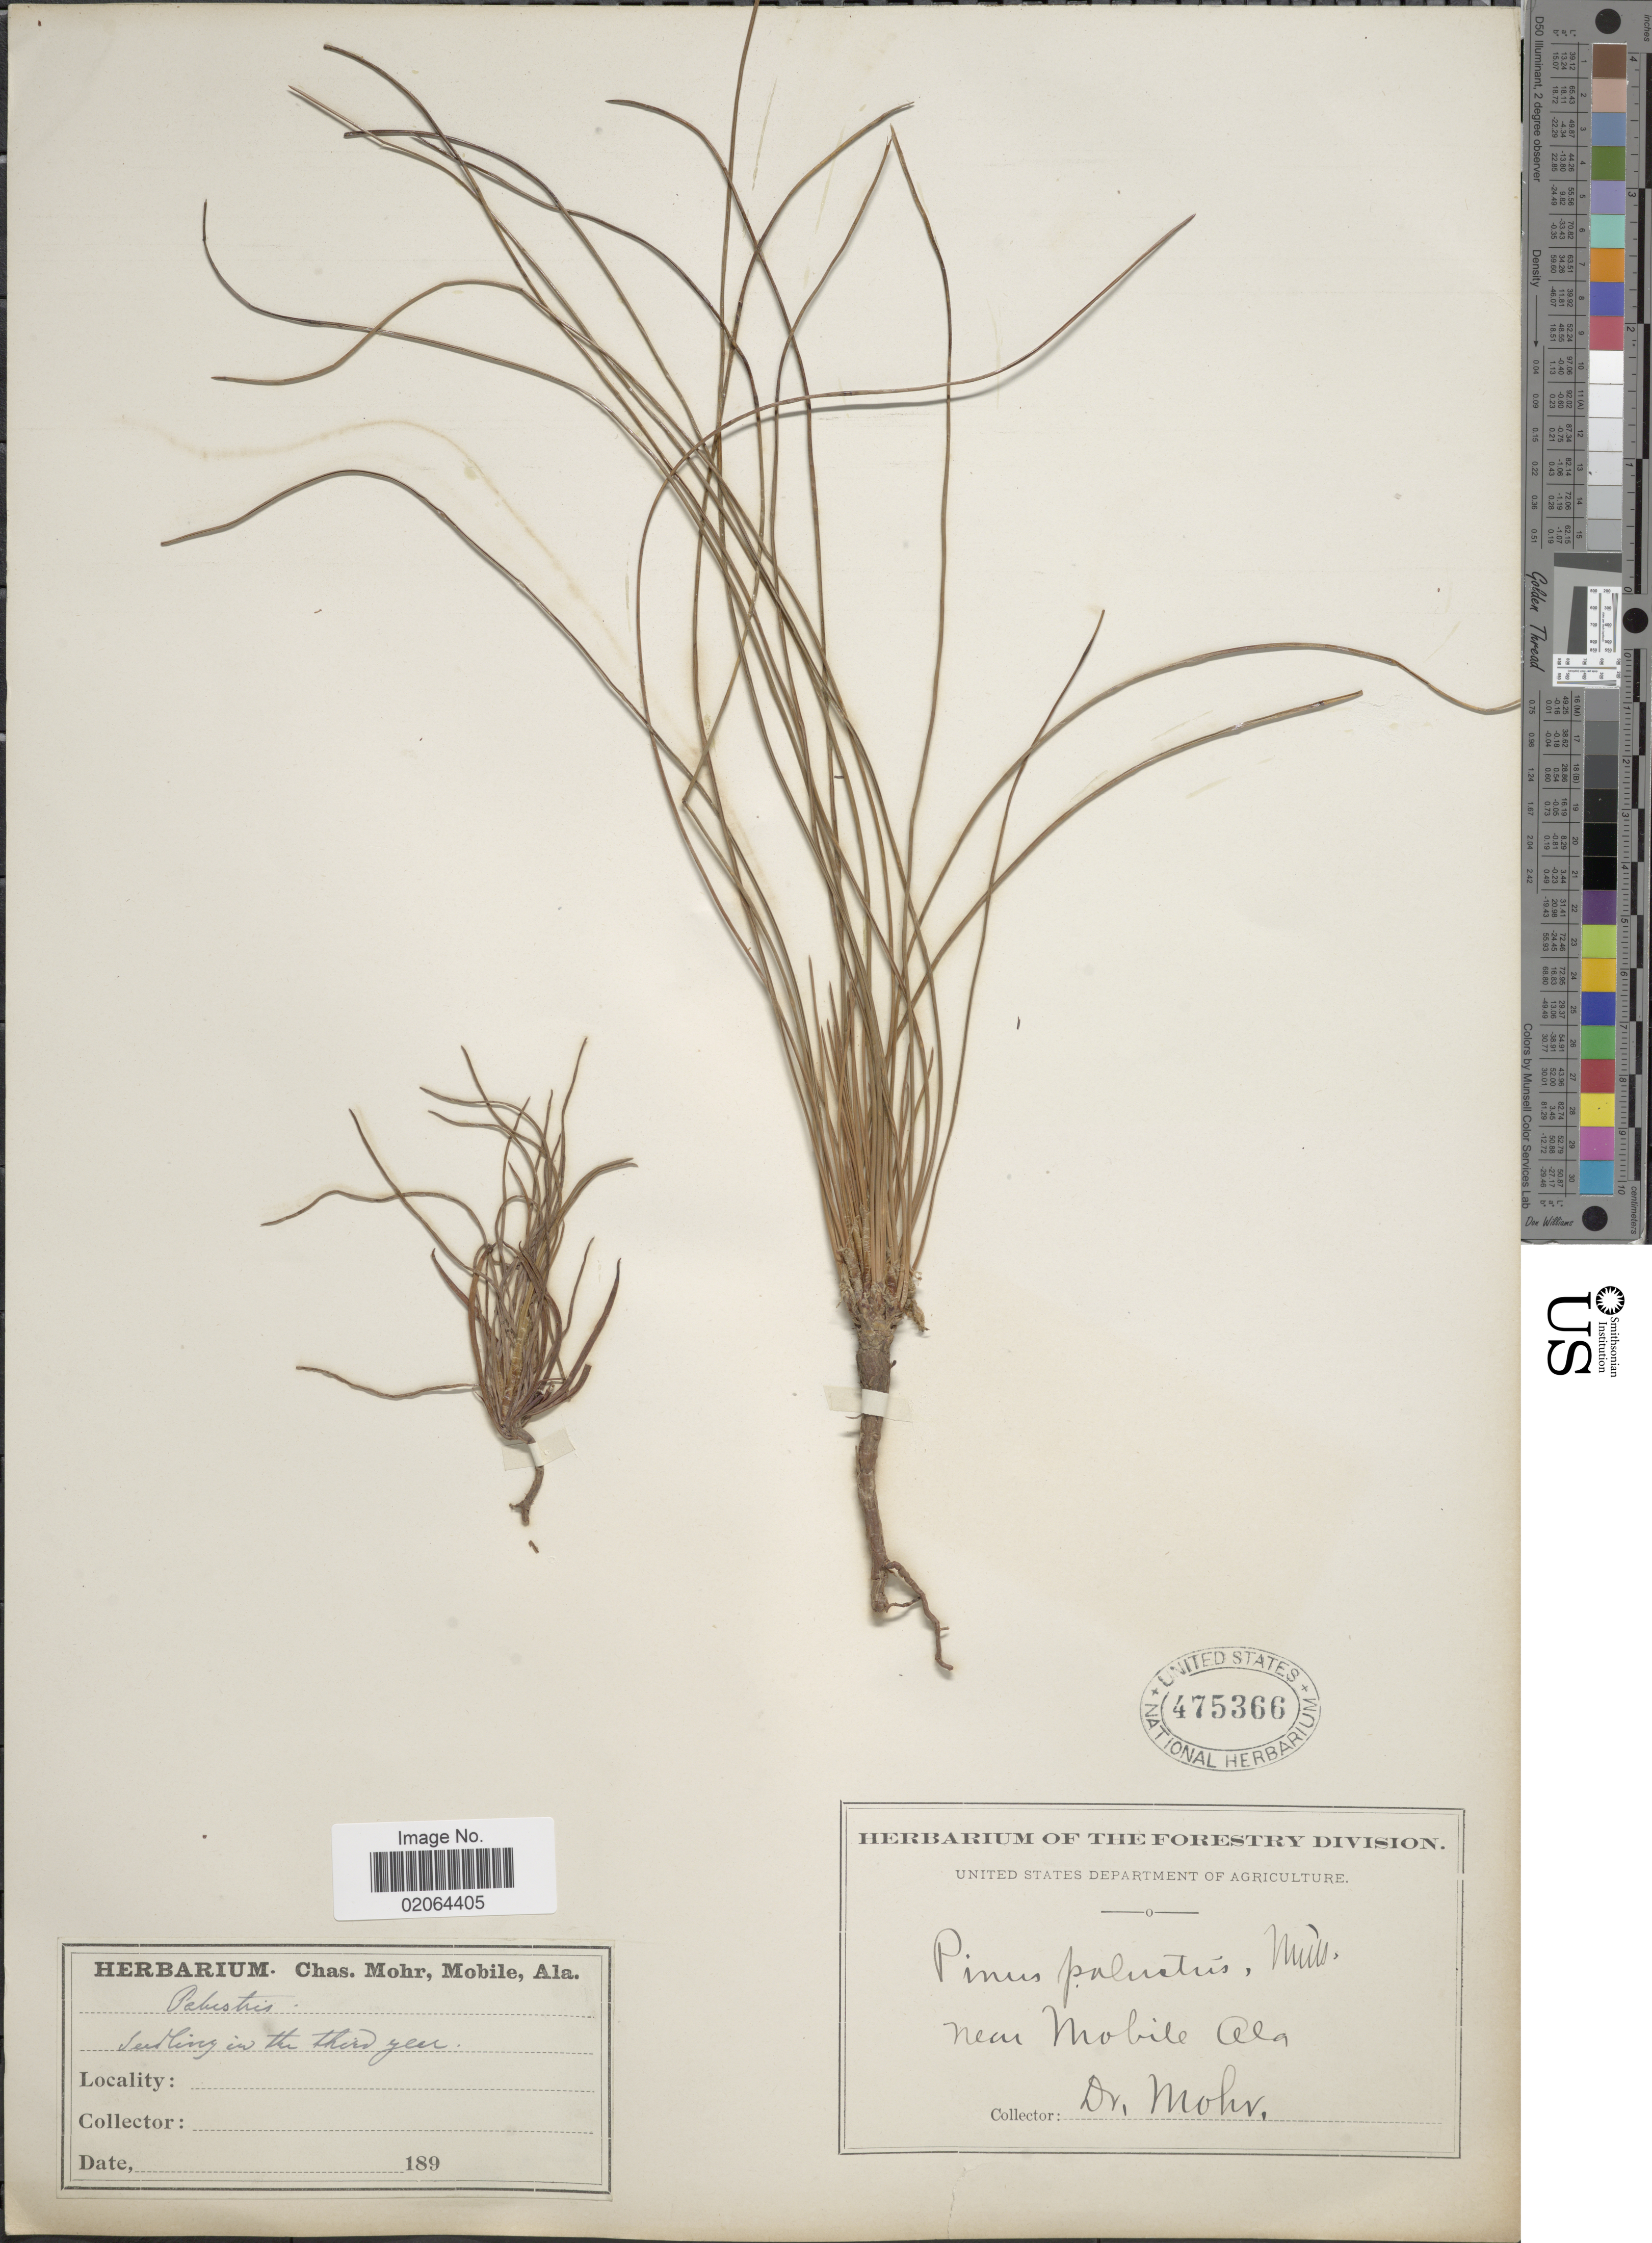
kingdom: Plantae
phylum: Tracheophyta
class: Pinopsida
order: Pinales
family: Pinaceae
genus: Pinus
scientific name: Pinus palustris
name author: Mill.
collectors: C. T. Mohr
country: United States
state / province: Alabama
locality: Near Mobile, Ala.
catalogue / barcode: US 475366